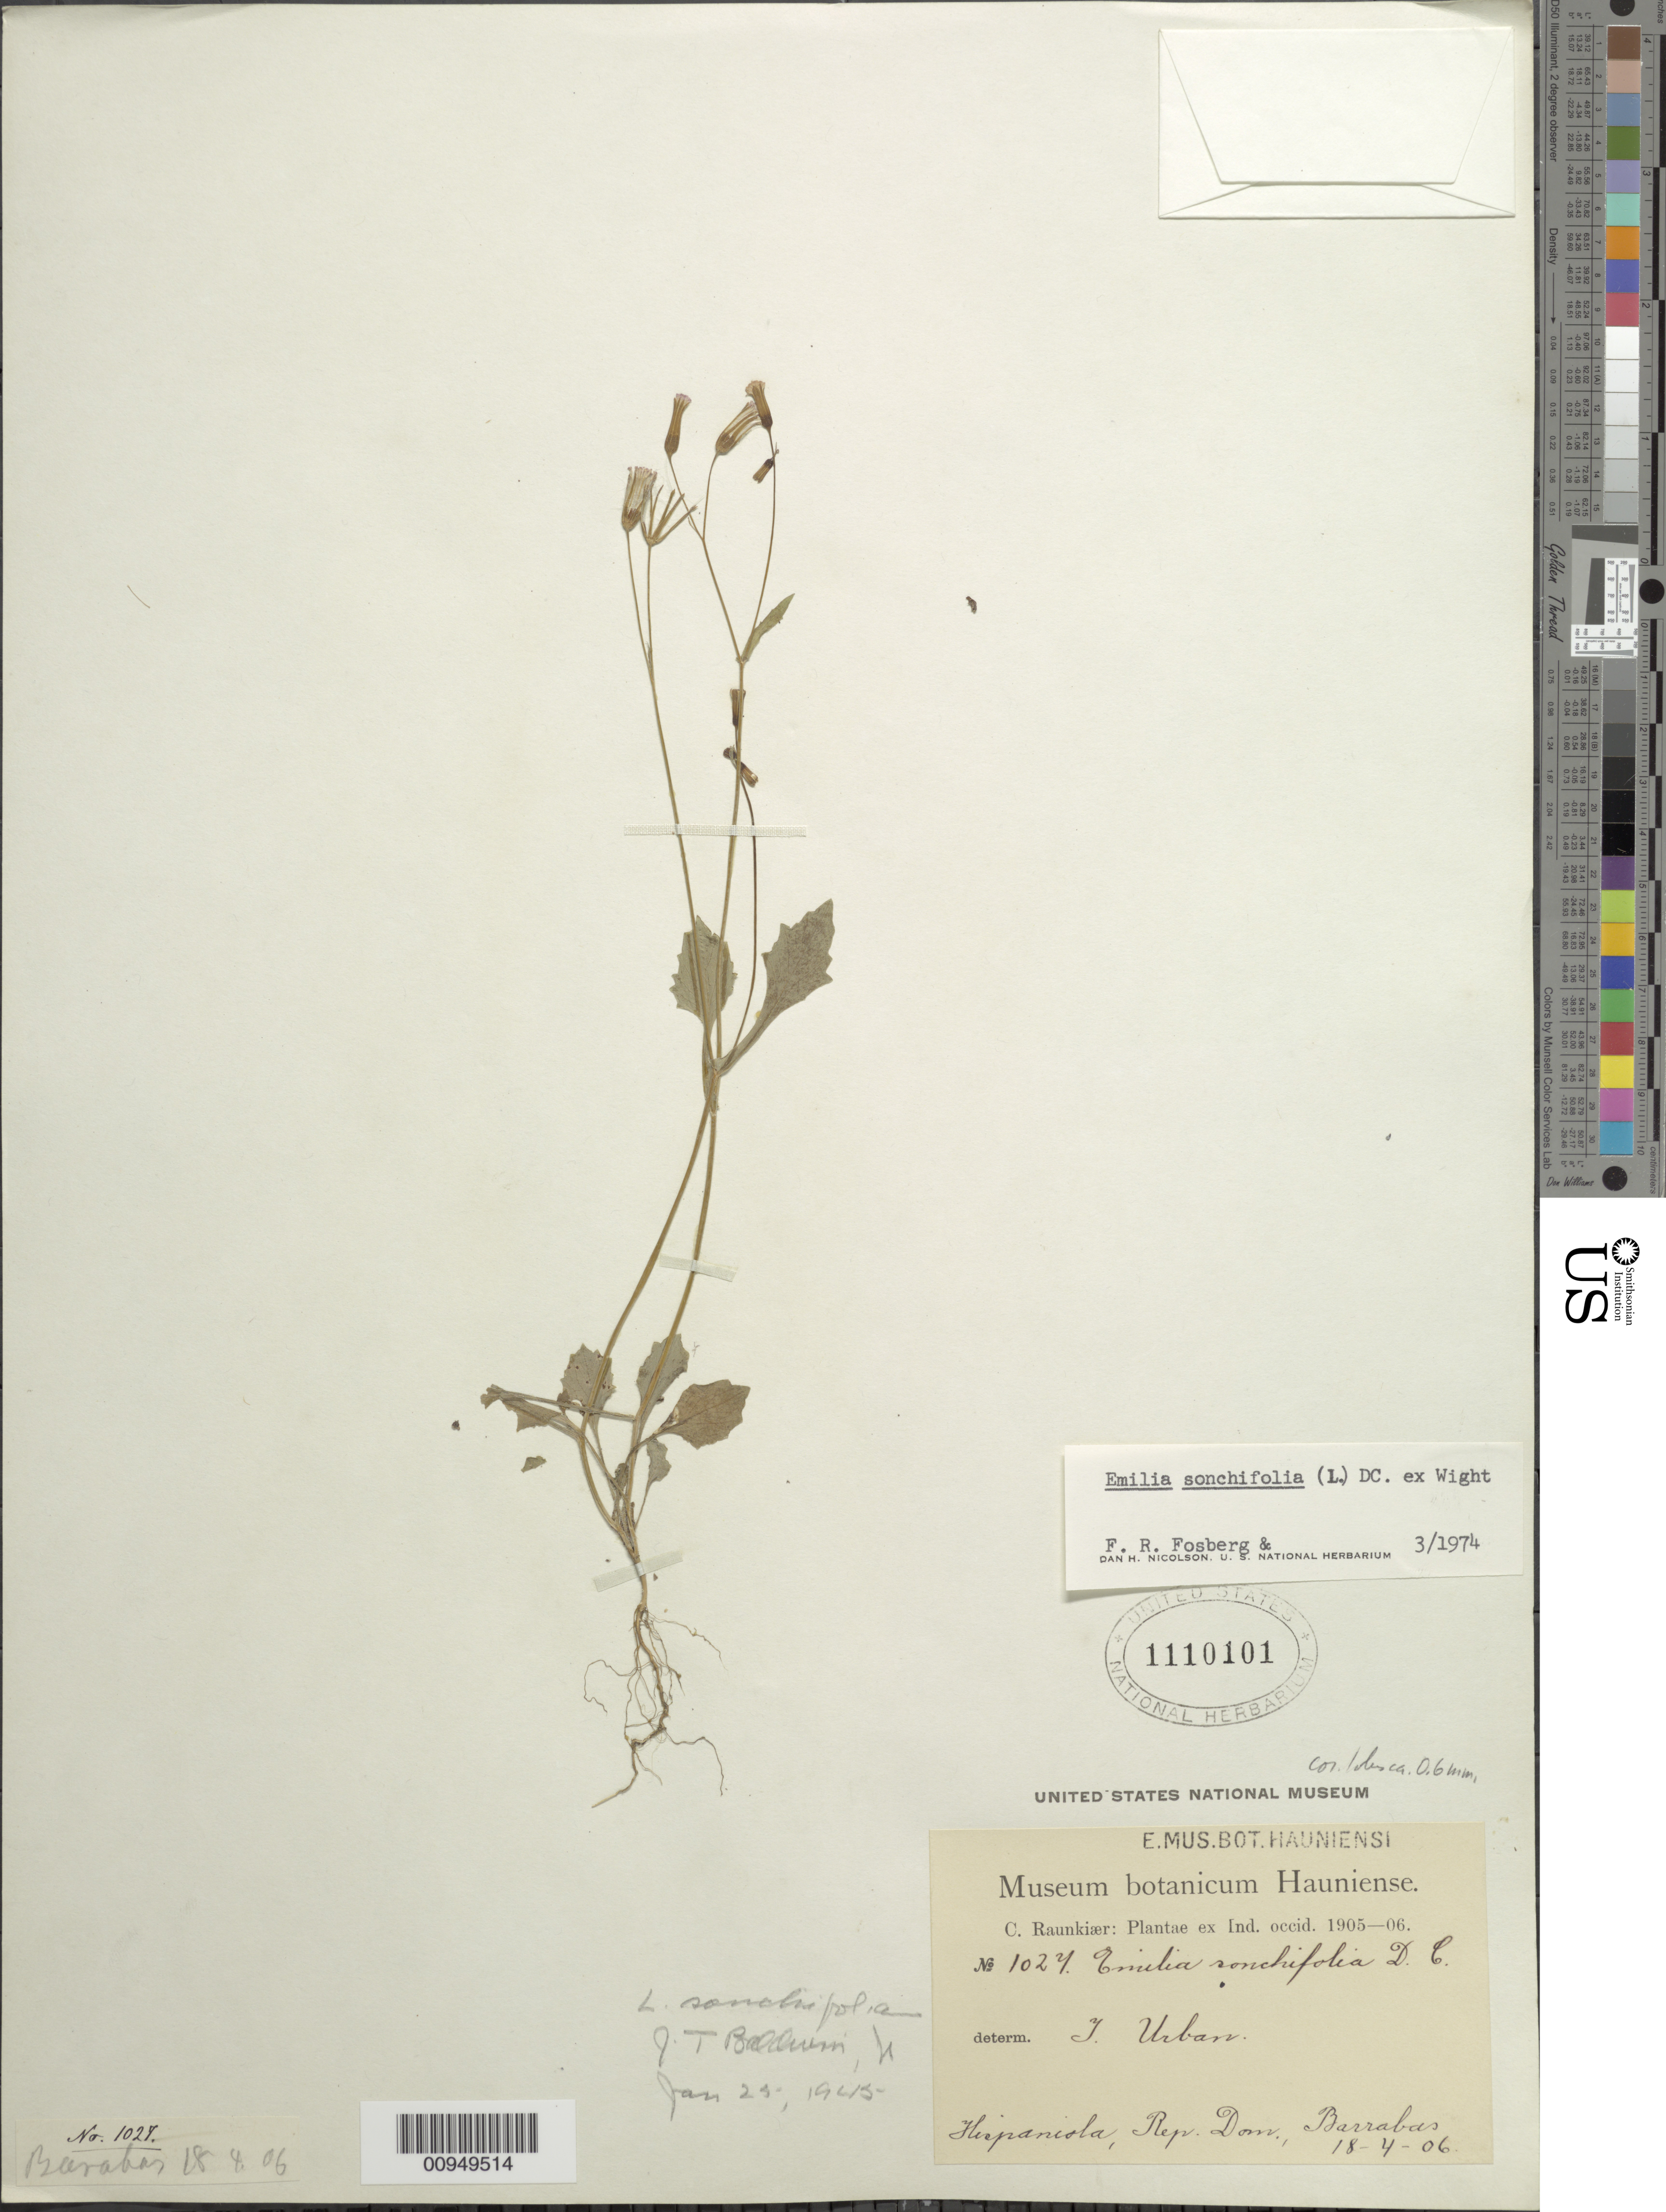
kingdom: Plantae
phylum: Tracheophyta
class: Magnoliopsida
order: Asterales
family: Asteraceae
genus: Emilia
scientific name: Emilia sonchifolia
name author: (L.) DC.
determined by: Fosberg, F. R.; Nicolson, D. H.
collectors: C. C. Raunkiaer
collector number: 1027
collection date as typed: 18 Apr 1906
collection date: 1906-04-18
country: Dominican Republic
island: Hispaniola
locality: Barrabas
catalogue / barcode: US 1110101